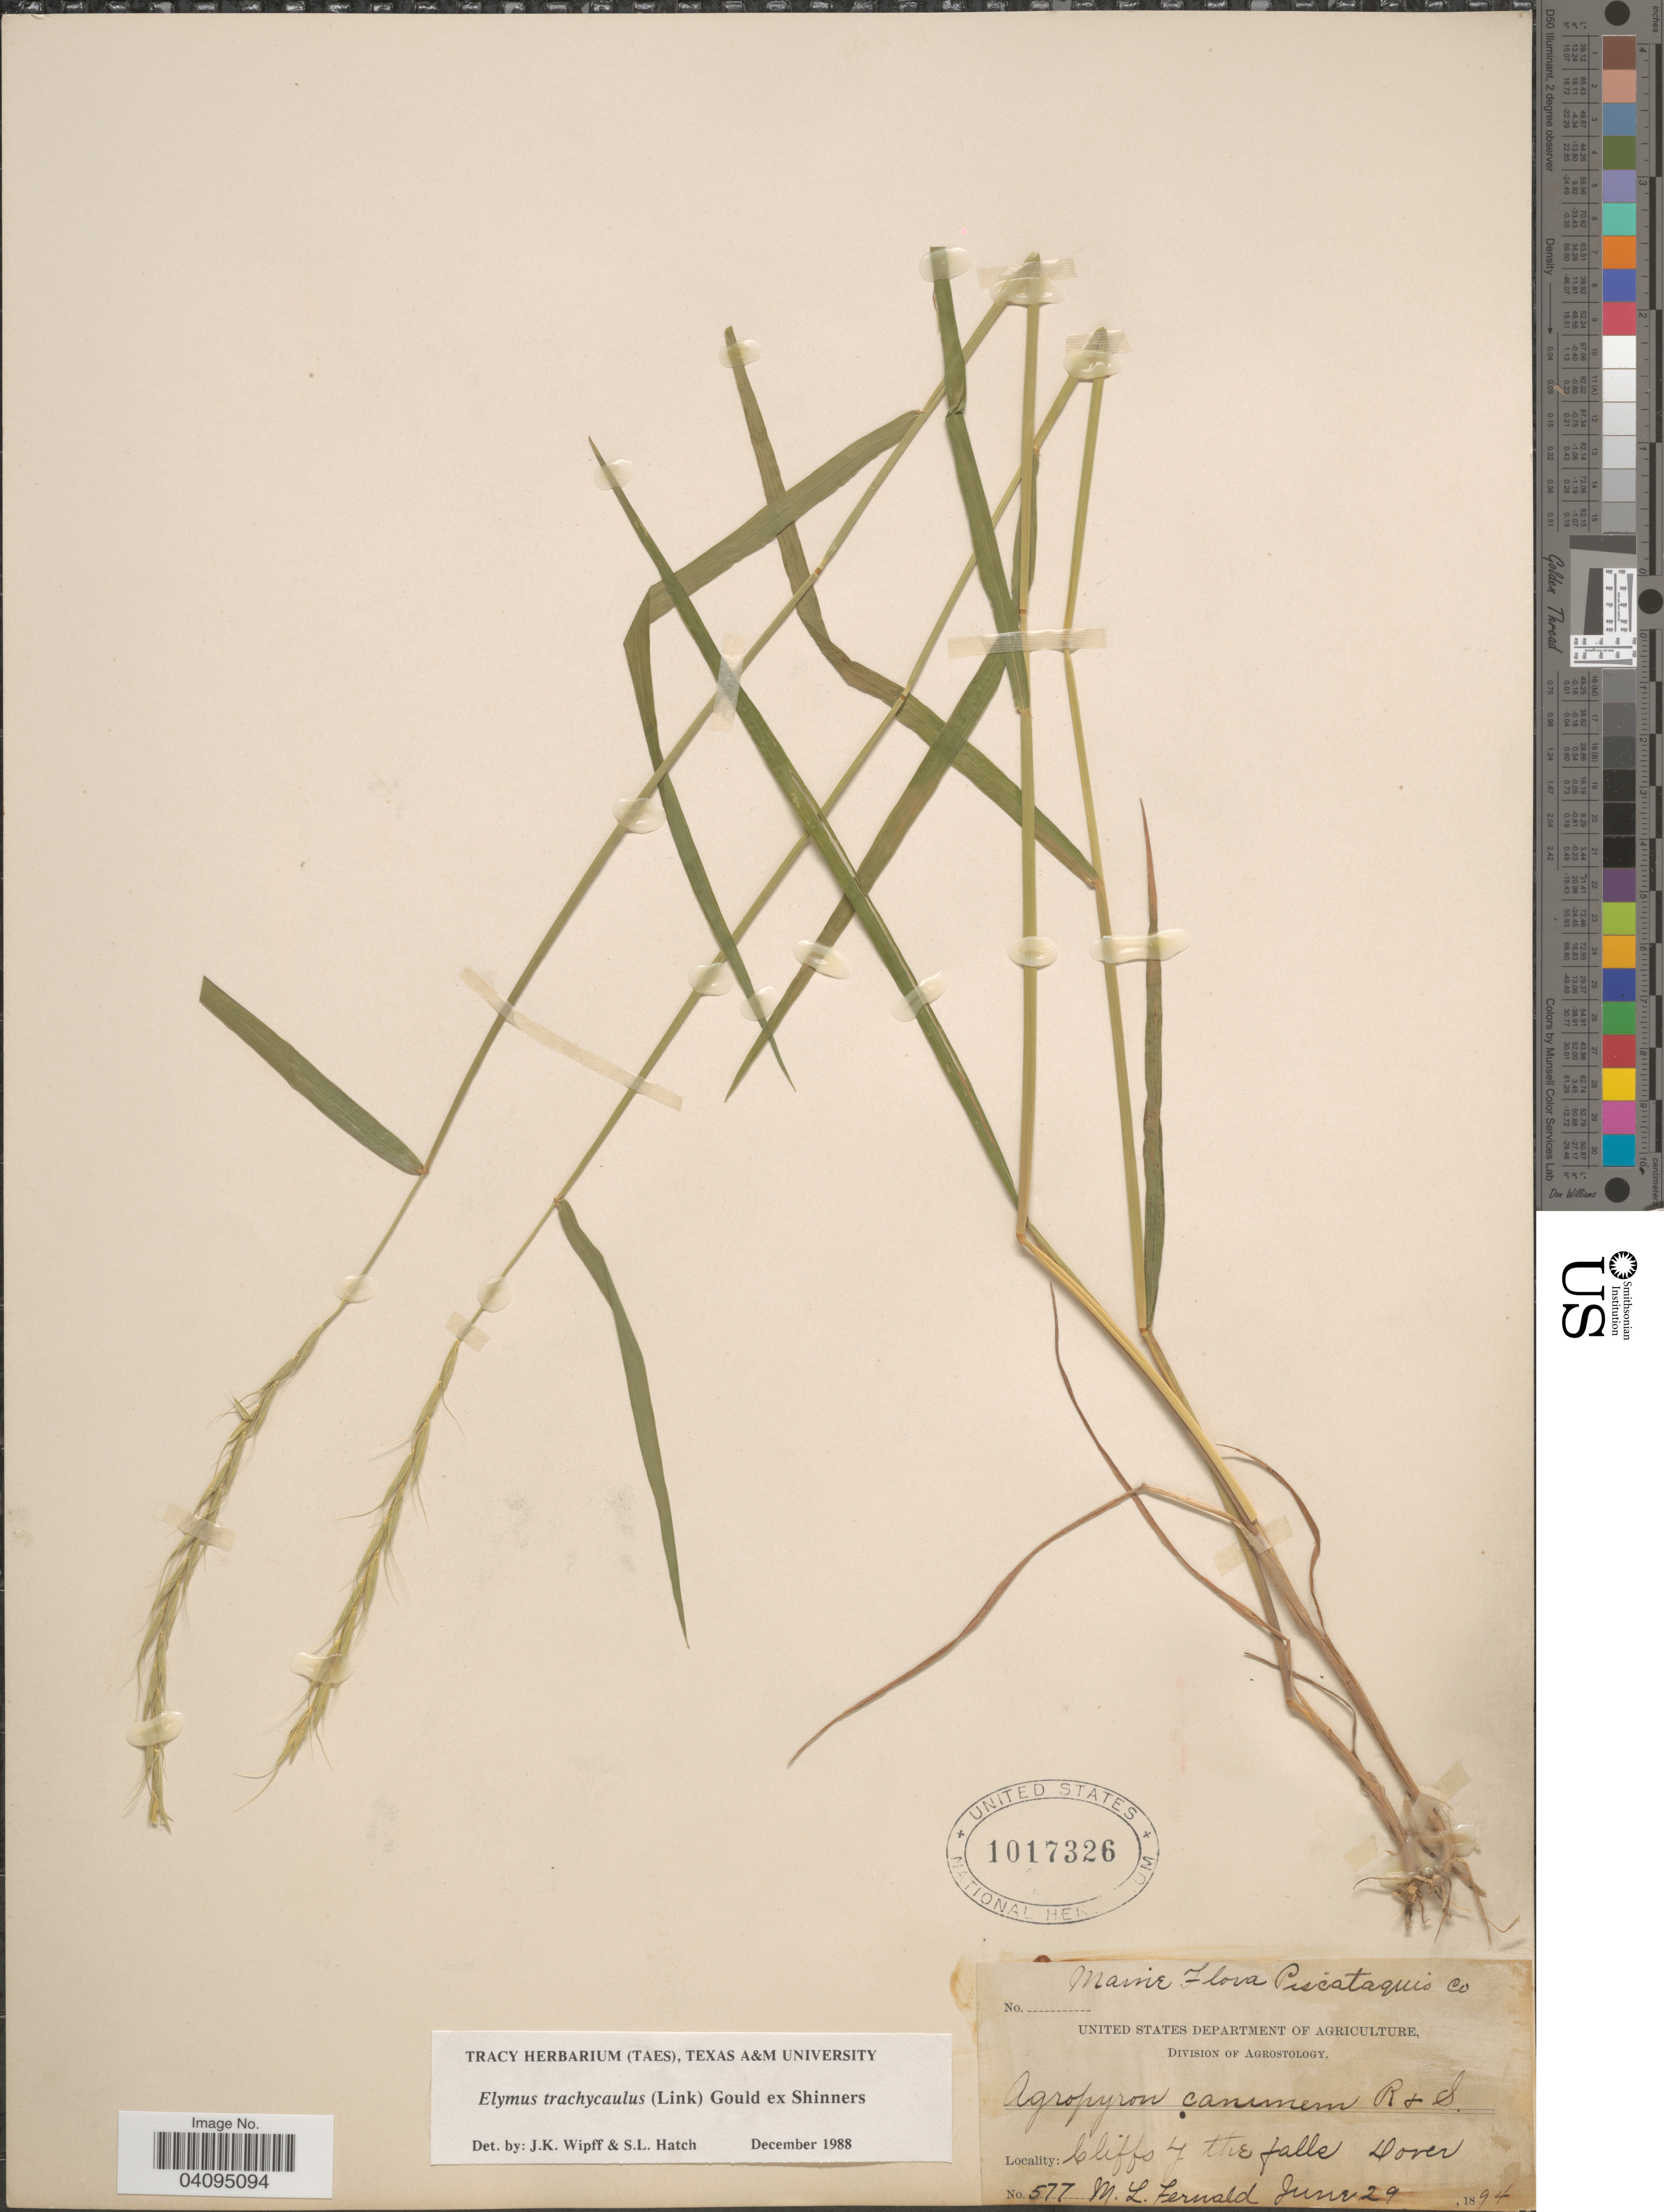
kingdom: Plantae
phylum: Tracheophyta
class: Liliopsida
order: Poales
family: Poaceae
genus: Elymus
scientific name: Elymus trachycaulus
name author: (Link) Gould ex Shinners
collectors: M. L. Fernald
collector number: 577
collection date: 1894-06-29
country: United States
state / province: Maine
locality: Piscataquis Co. Dover.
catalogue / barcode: US 1017326